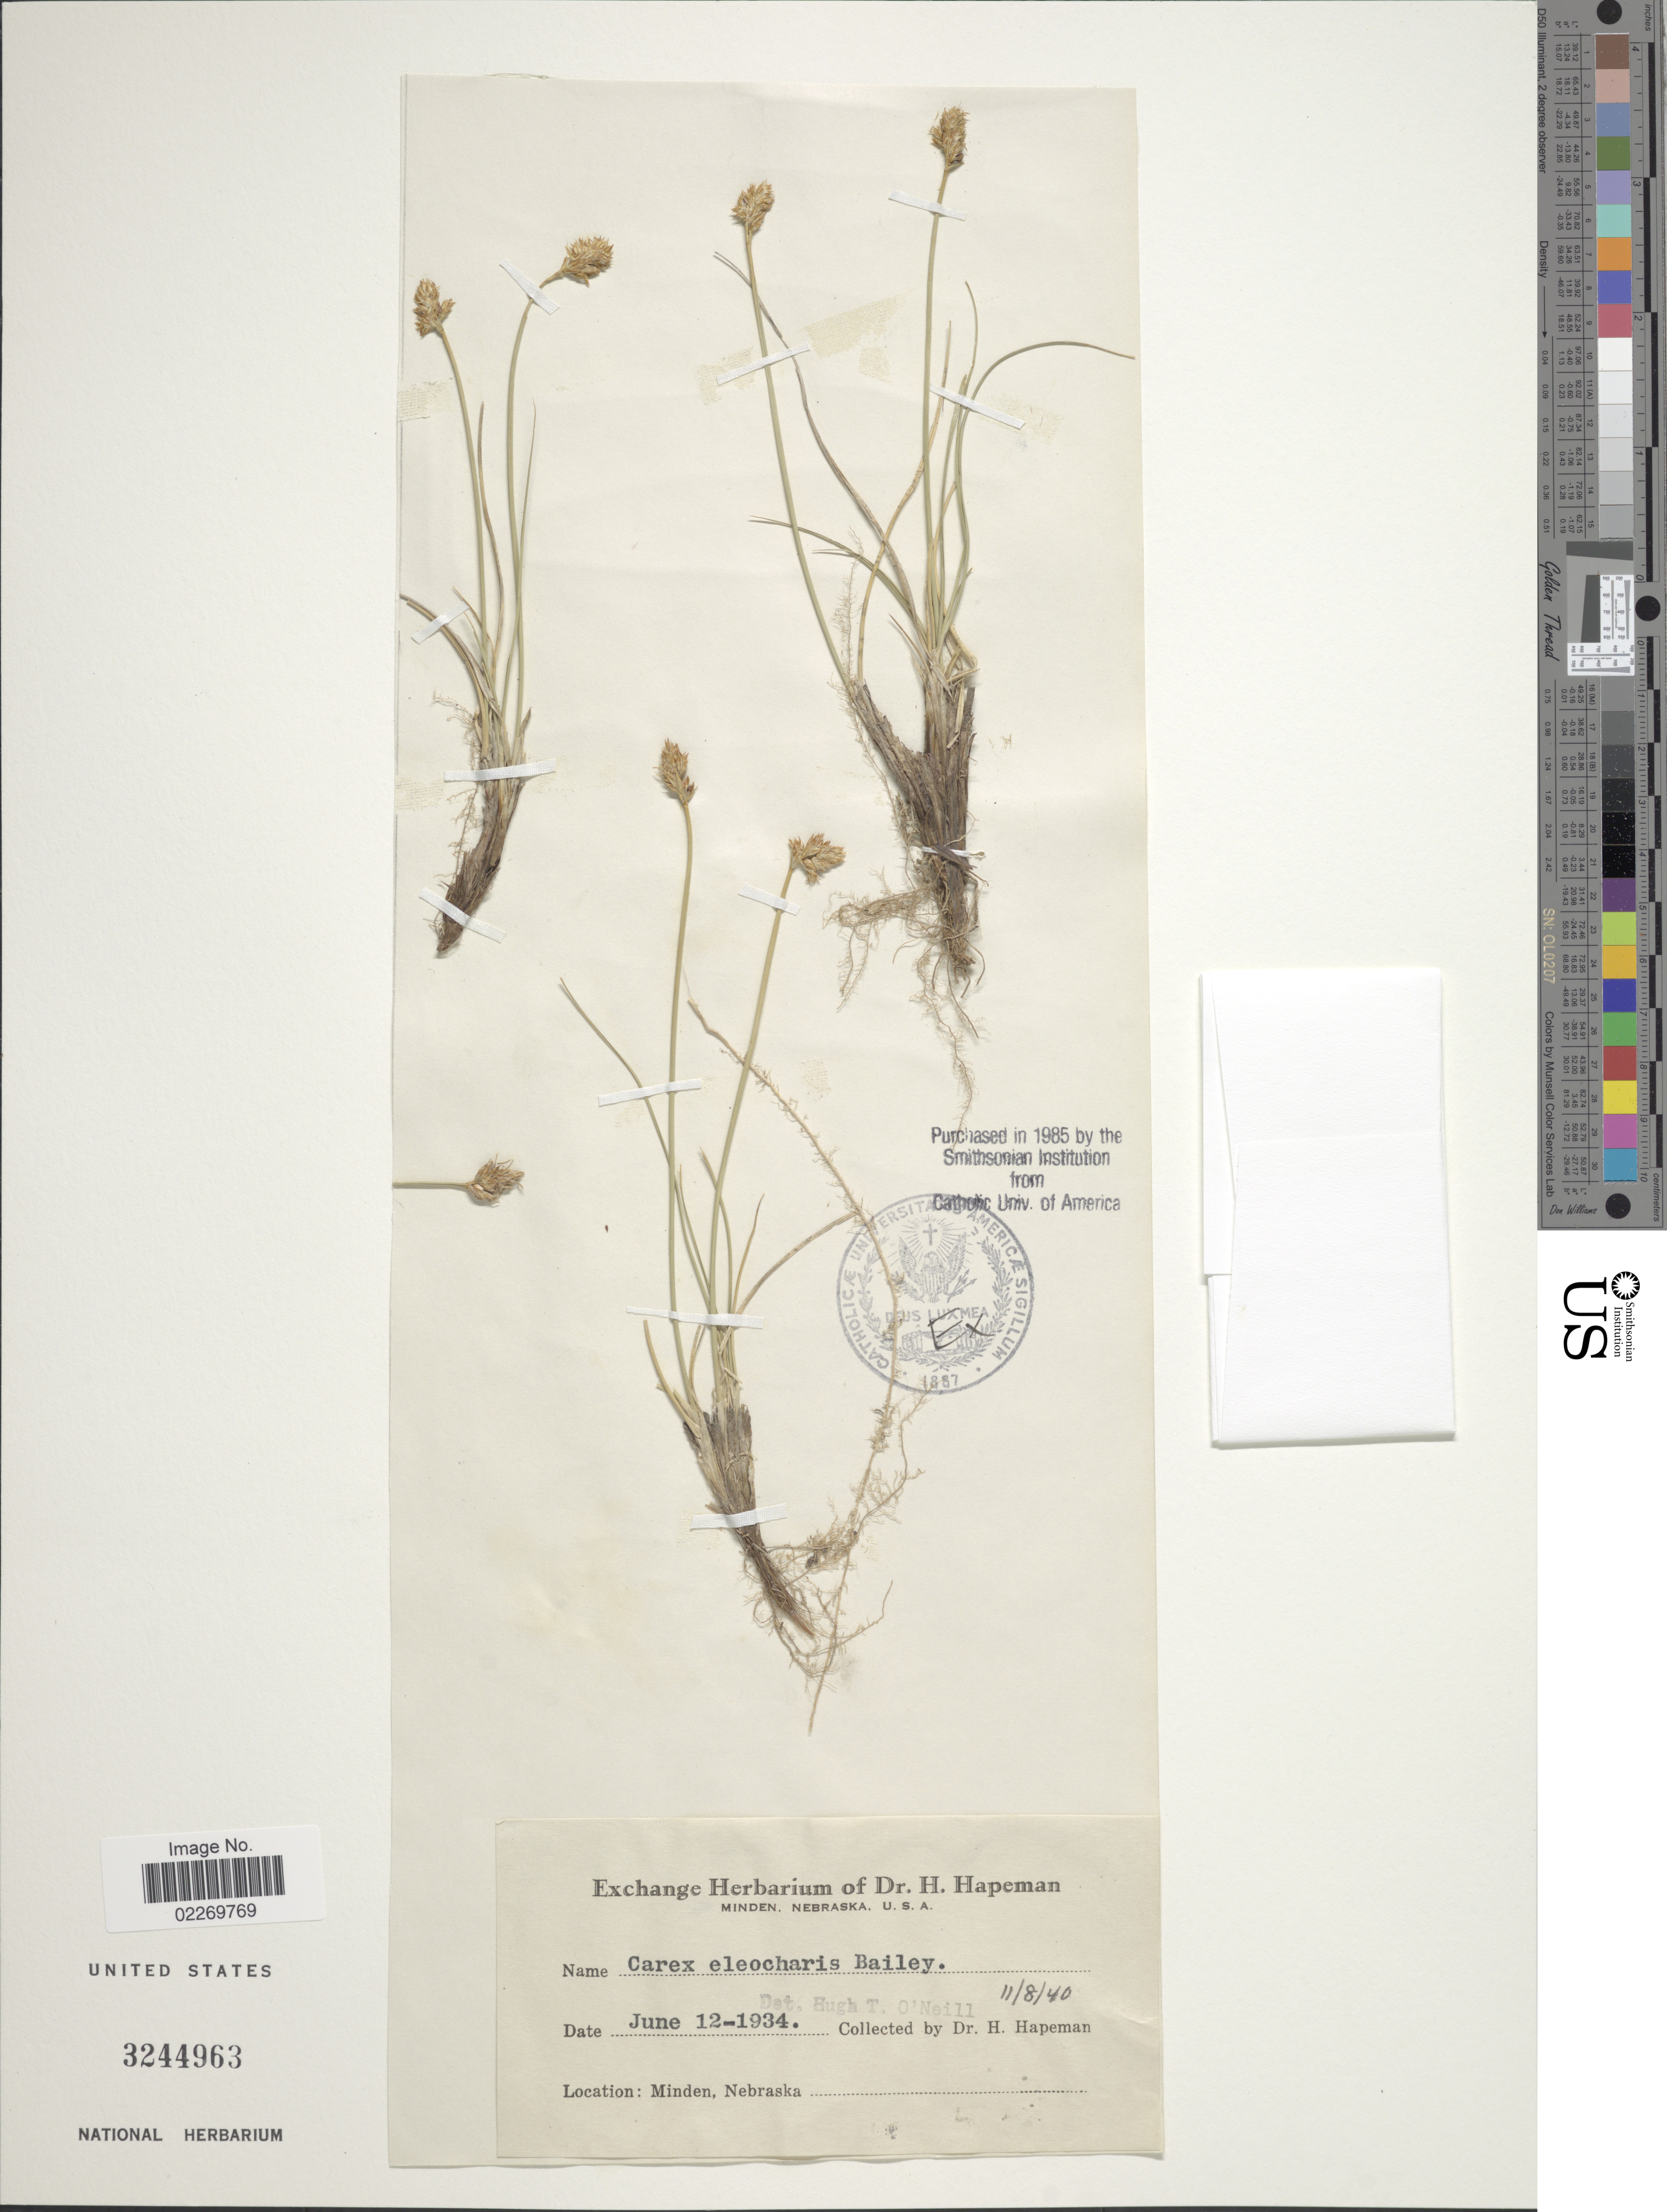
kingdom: Plantae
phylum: Tracheophyta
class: Liliopsida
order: Poales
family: Cyperaceae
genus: Carex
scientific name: Carex eleocharis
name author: L.H. Bailey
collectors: H. Hapeman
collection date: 1934-06-12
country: United States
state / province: Nebraska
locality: Minden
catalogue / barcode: US 3244963